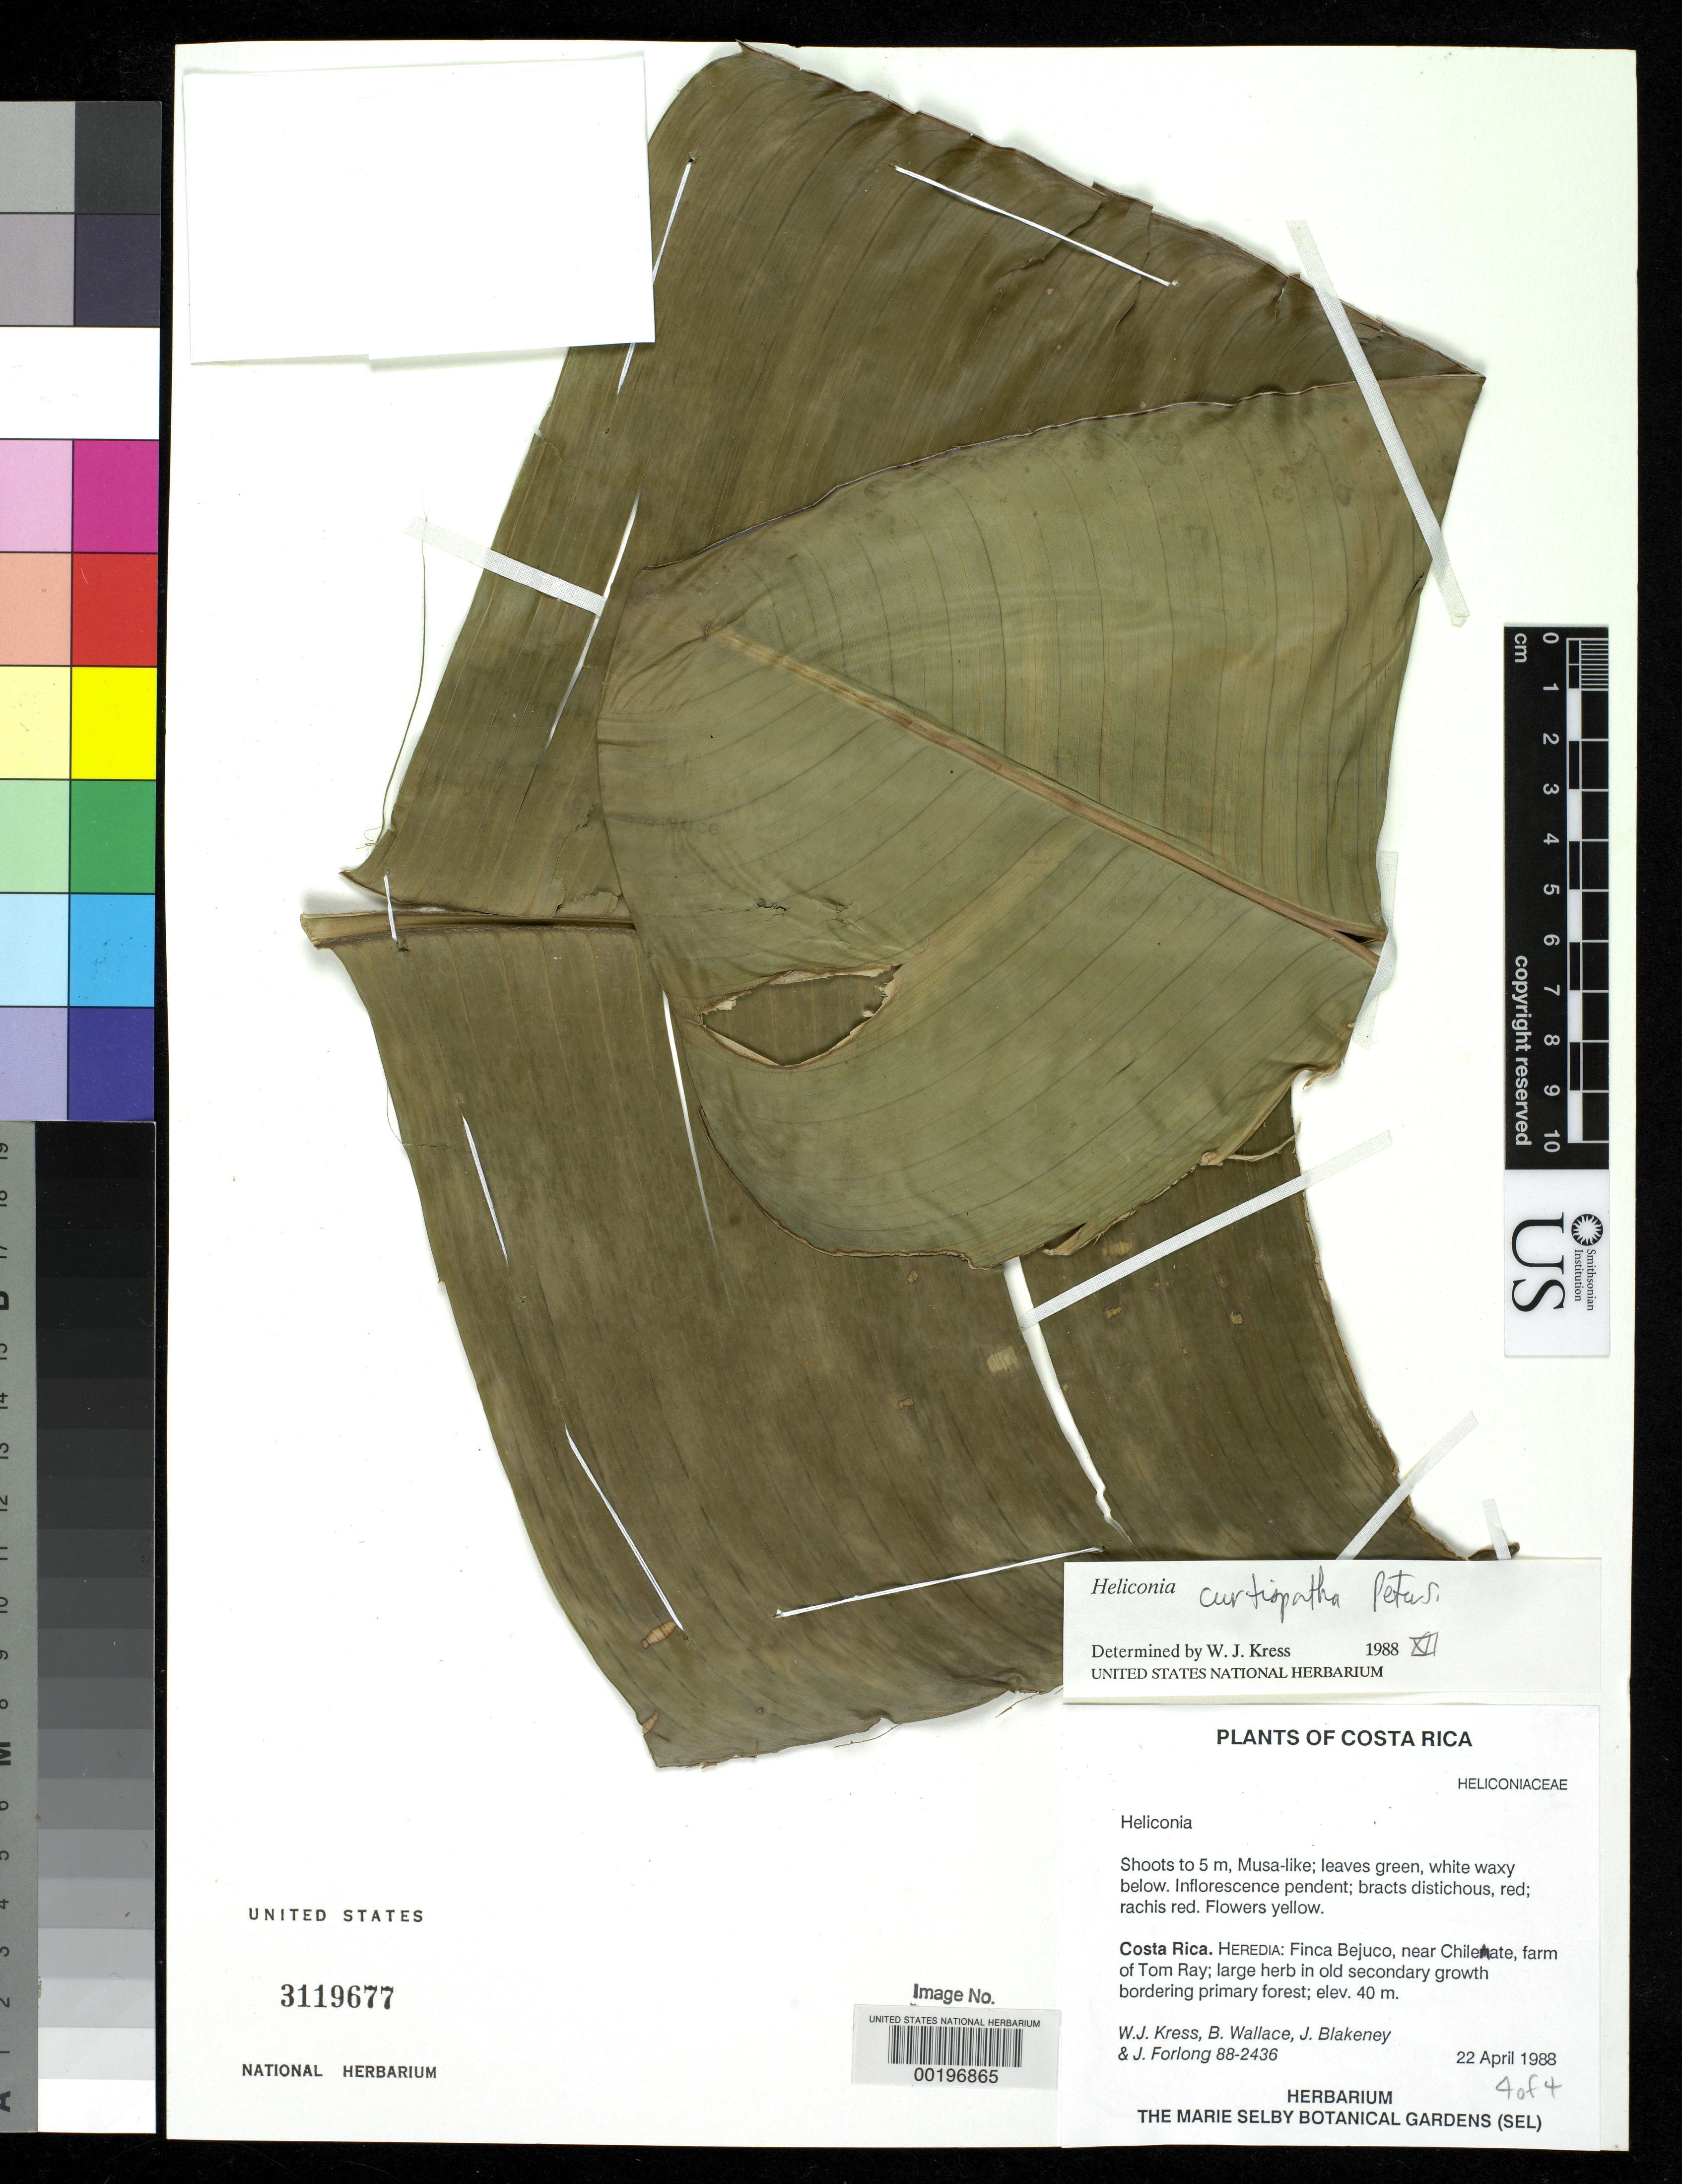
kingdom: Plantae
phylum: Tracheophyta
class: Liliopsida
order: Zingiberales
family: Heliconiaceae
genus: Heliconia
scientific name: Heliconia curtispatha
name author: Petersen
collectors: W. J. Kress, B. Wallace, J. Blakeney & J. Forlong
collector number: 88-2436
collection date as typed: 22 Apr 1988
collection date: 1988-04-22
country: Costa Rica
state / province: Heredia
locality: Finca bejuco, near chilemate, farm of tom ray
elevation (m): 40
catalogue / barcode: US 3119677